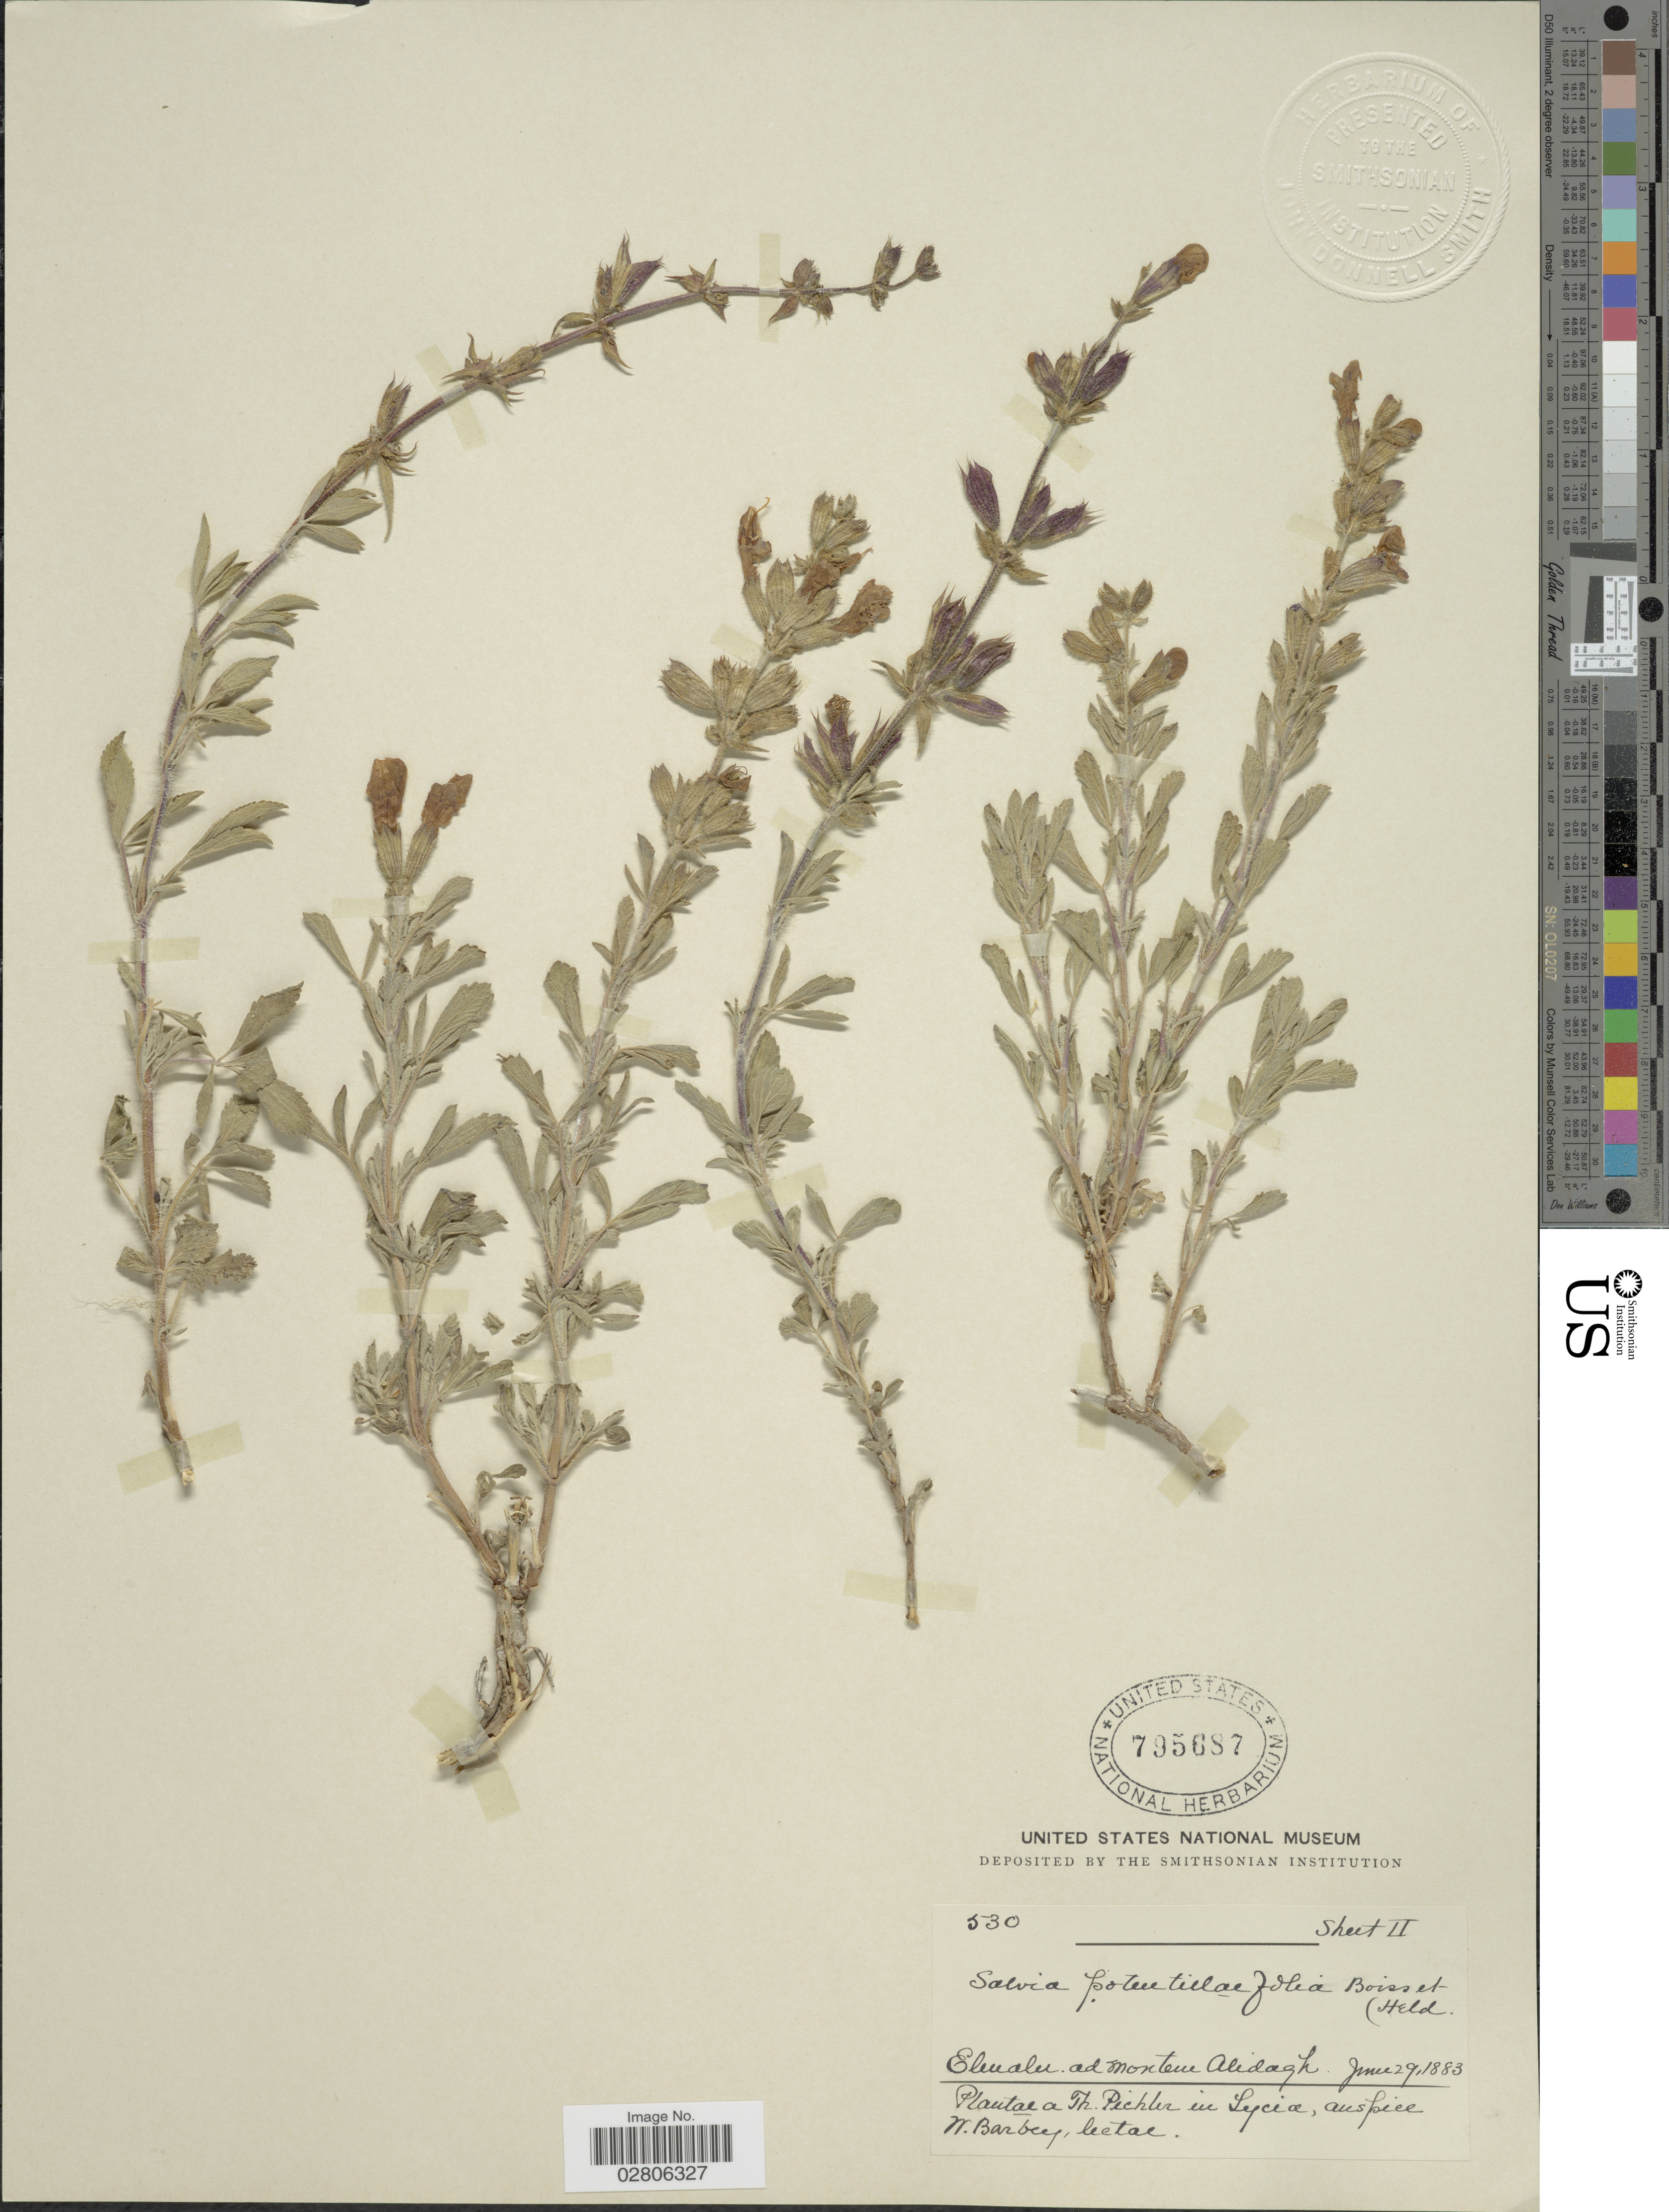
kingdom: Plantae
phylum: Tracheophyta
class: Magnoliopsida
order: Lamiales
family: Lamiaceae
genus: Salvia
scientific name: Salvia potentillifolia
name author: Boiss. & Heldr. ex Benth.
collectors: T. Pichler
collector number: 530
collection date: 1883-06-29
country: Turkey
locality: Elmalu. ad montane Alidagh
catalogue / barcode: US 795687